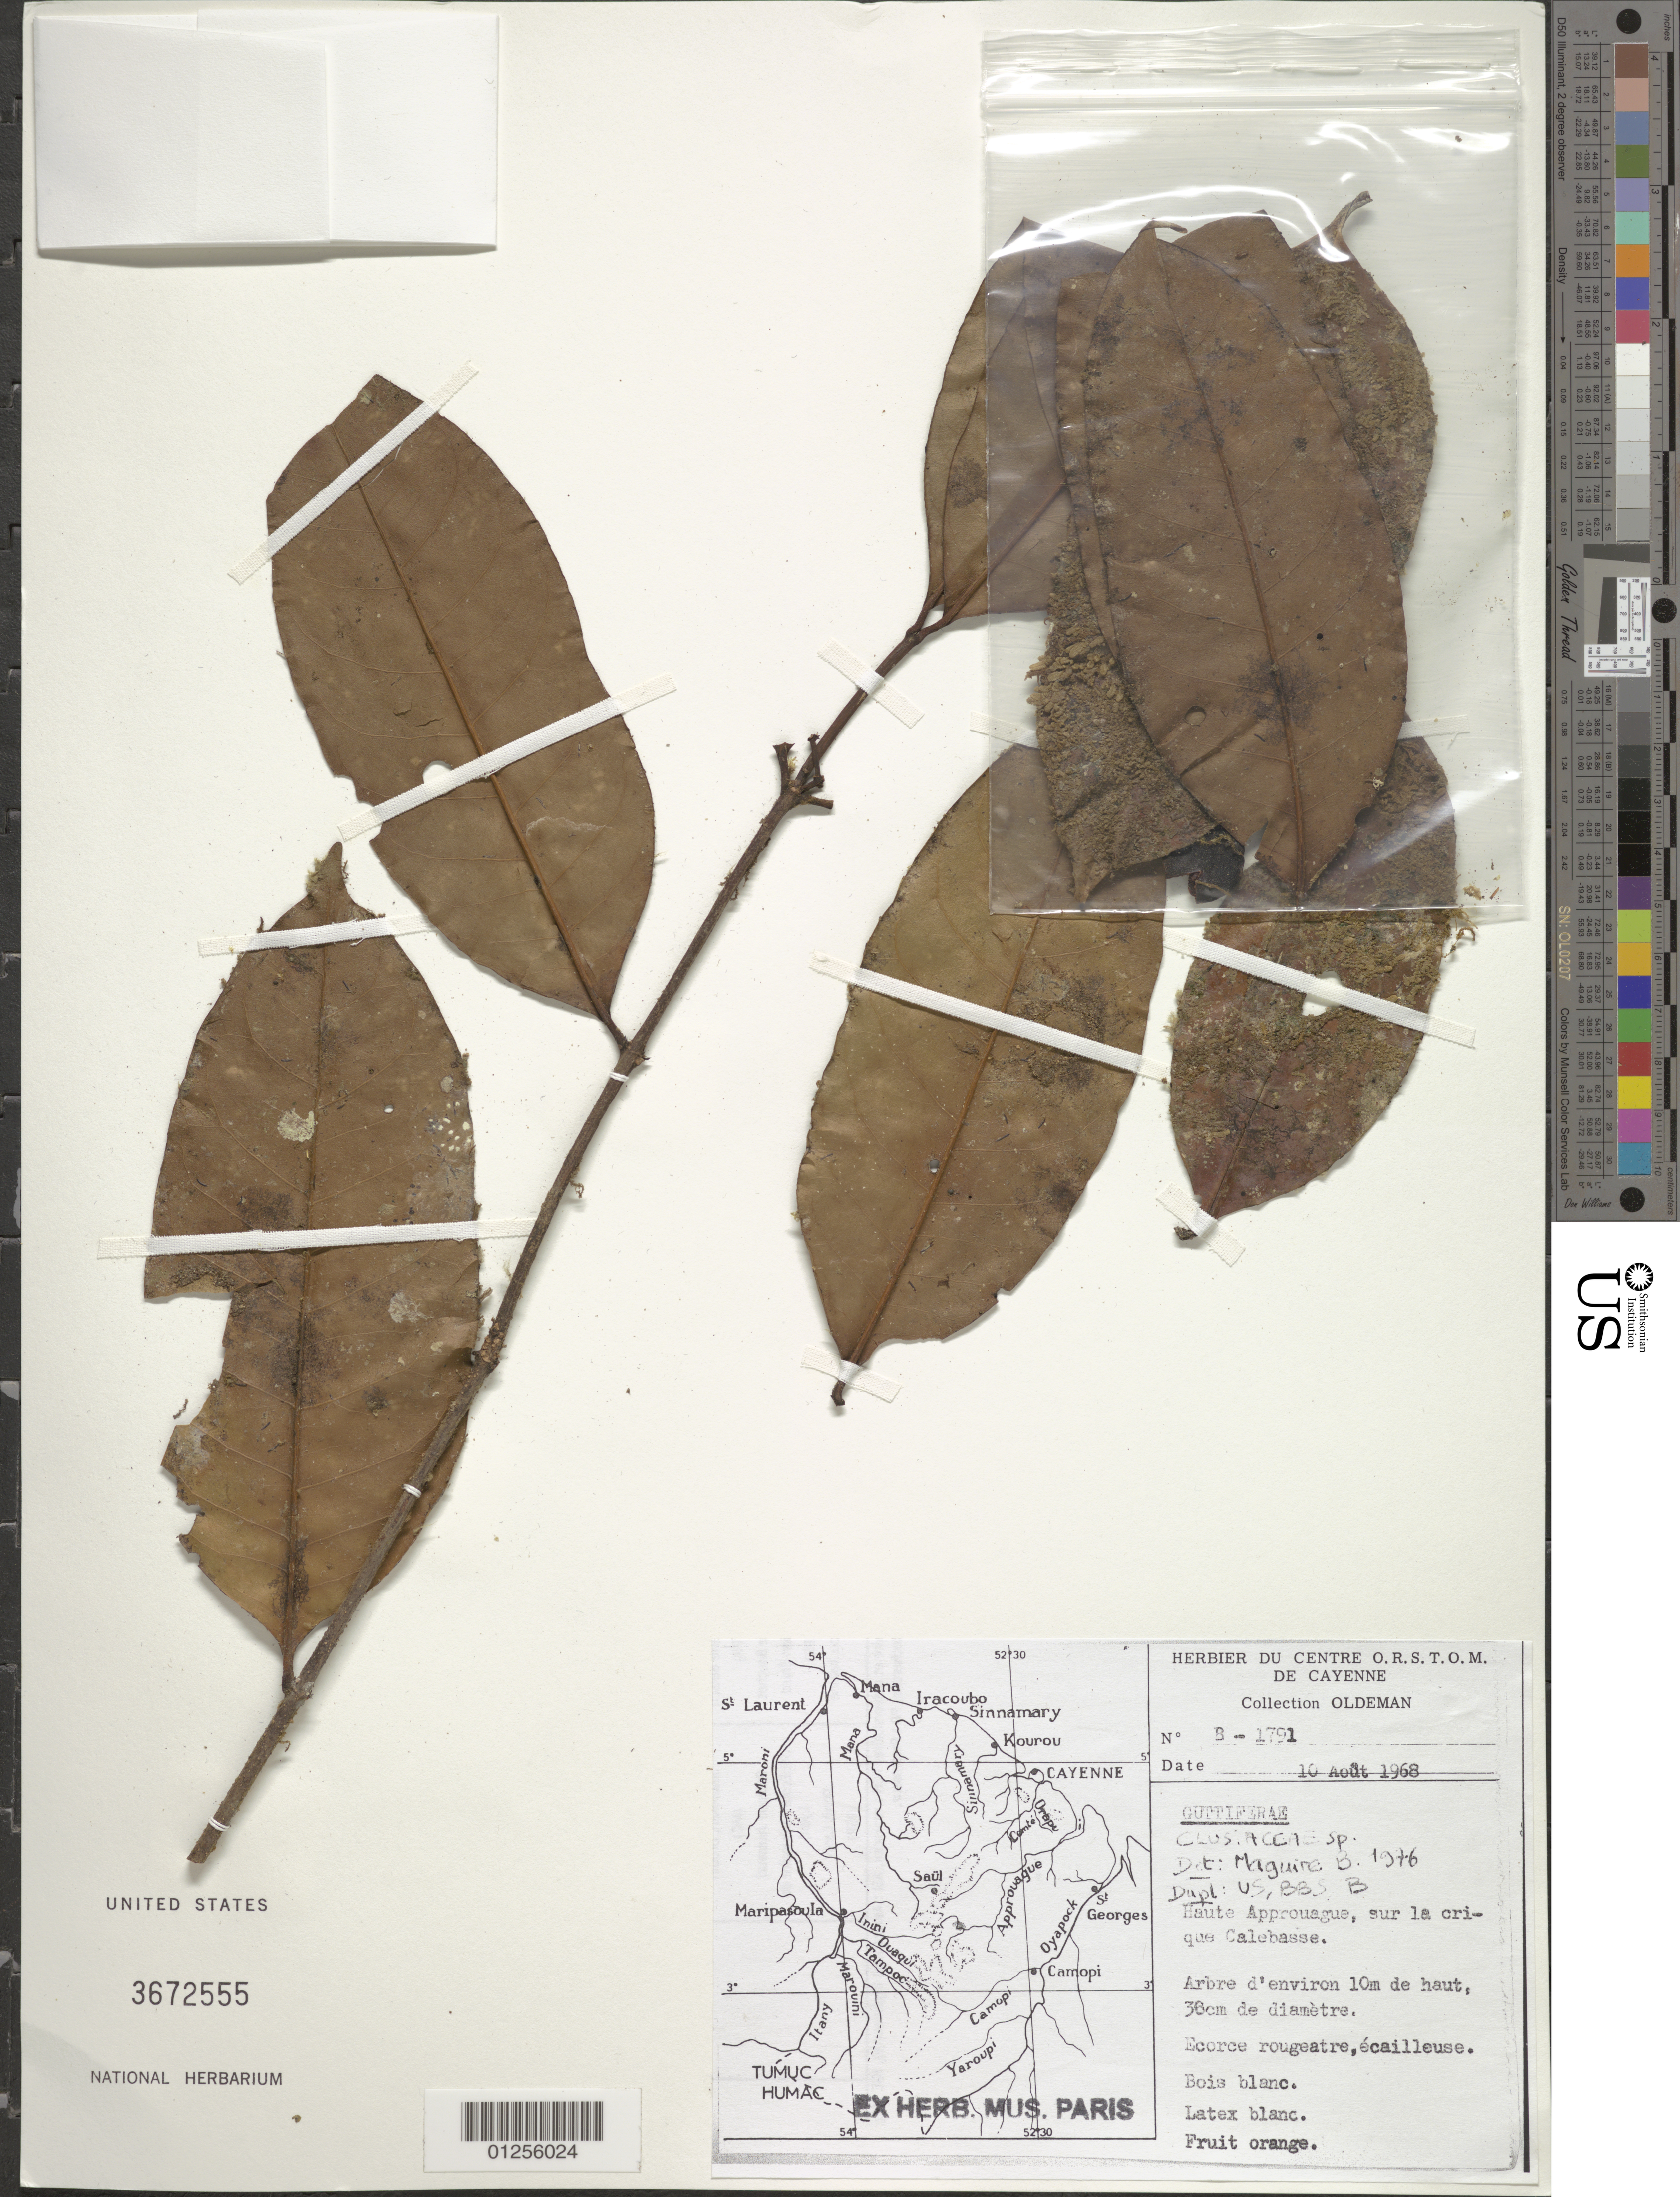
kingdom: Plantae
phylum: Tracheophyta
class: Magnoliopsida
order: Malpighiales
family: Clusiaceae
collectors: R. Oldeman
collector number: B-1791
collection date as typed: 10-Aug-68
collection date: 1968-08-10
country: French Guiana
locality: Upper Approuague (River), Calebasse Creek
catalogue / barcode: US 3672555